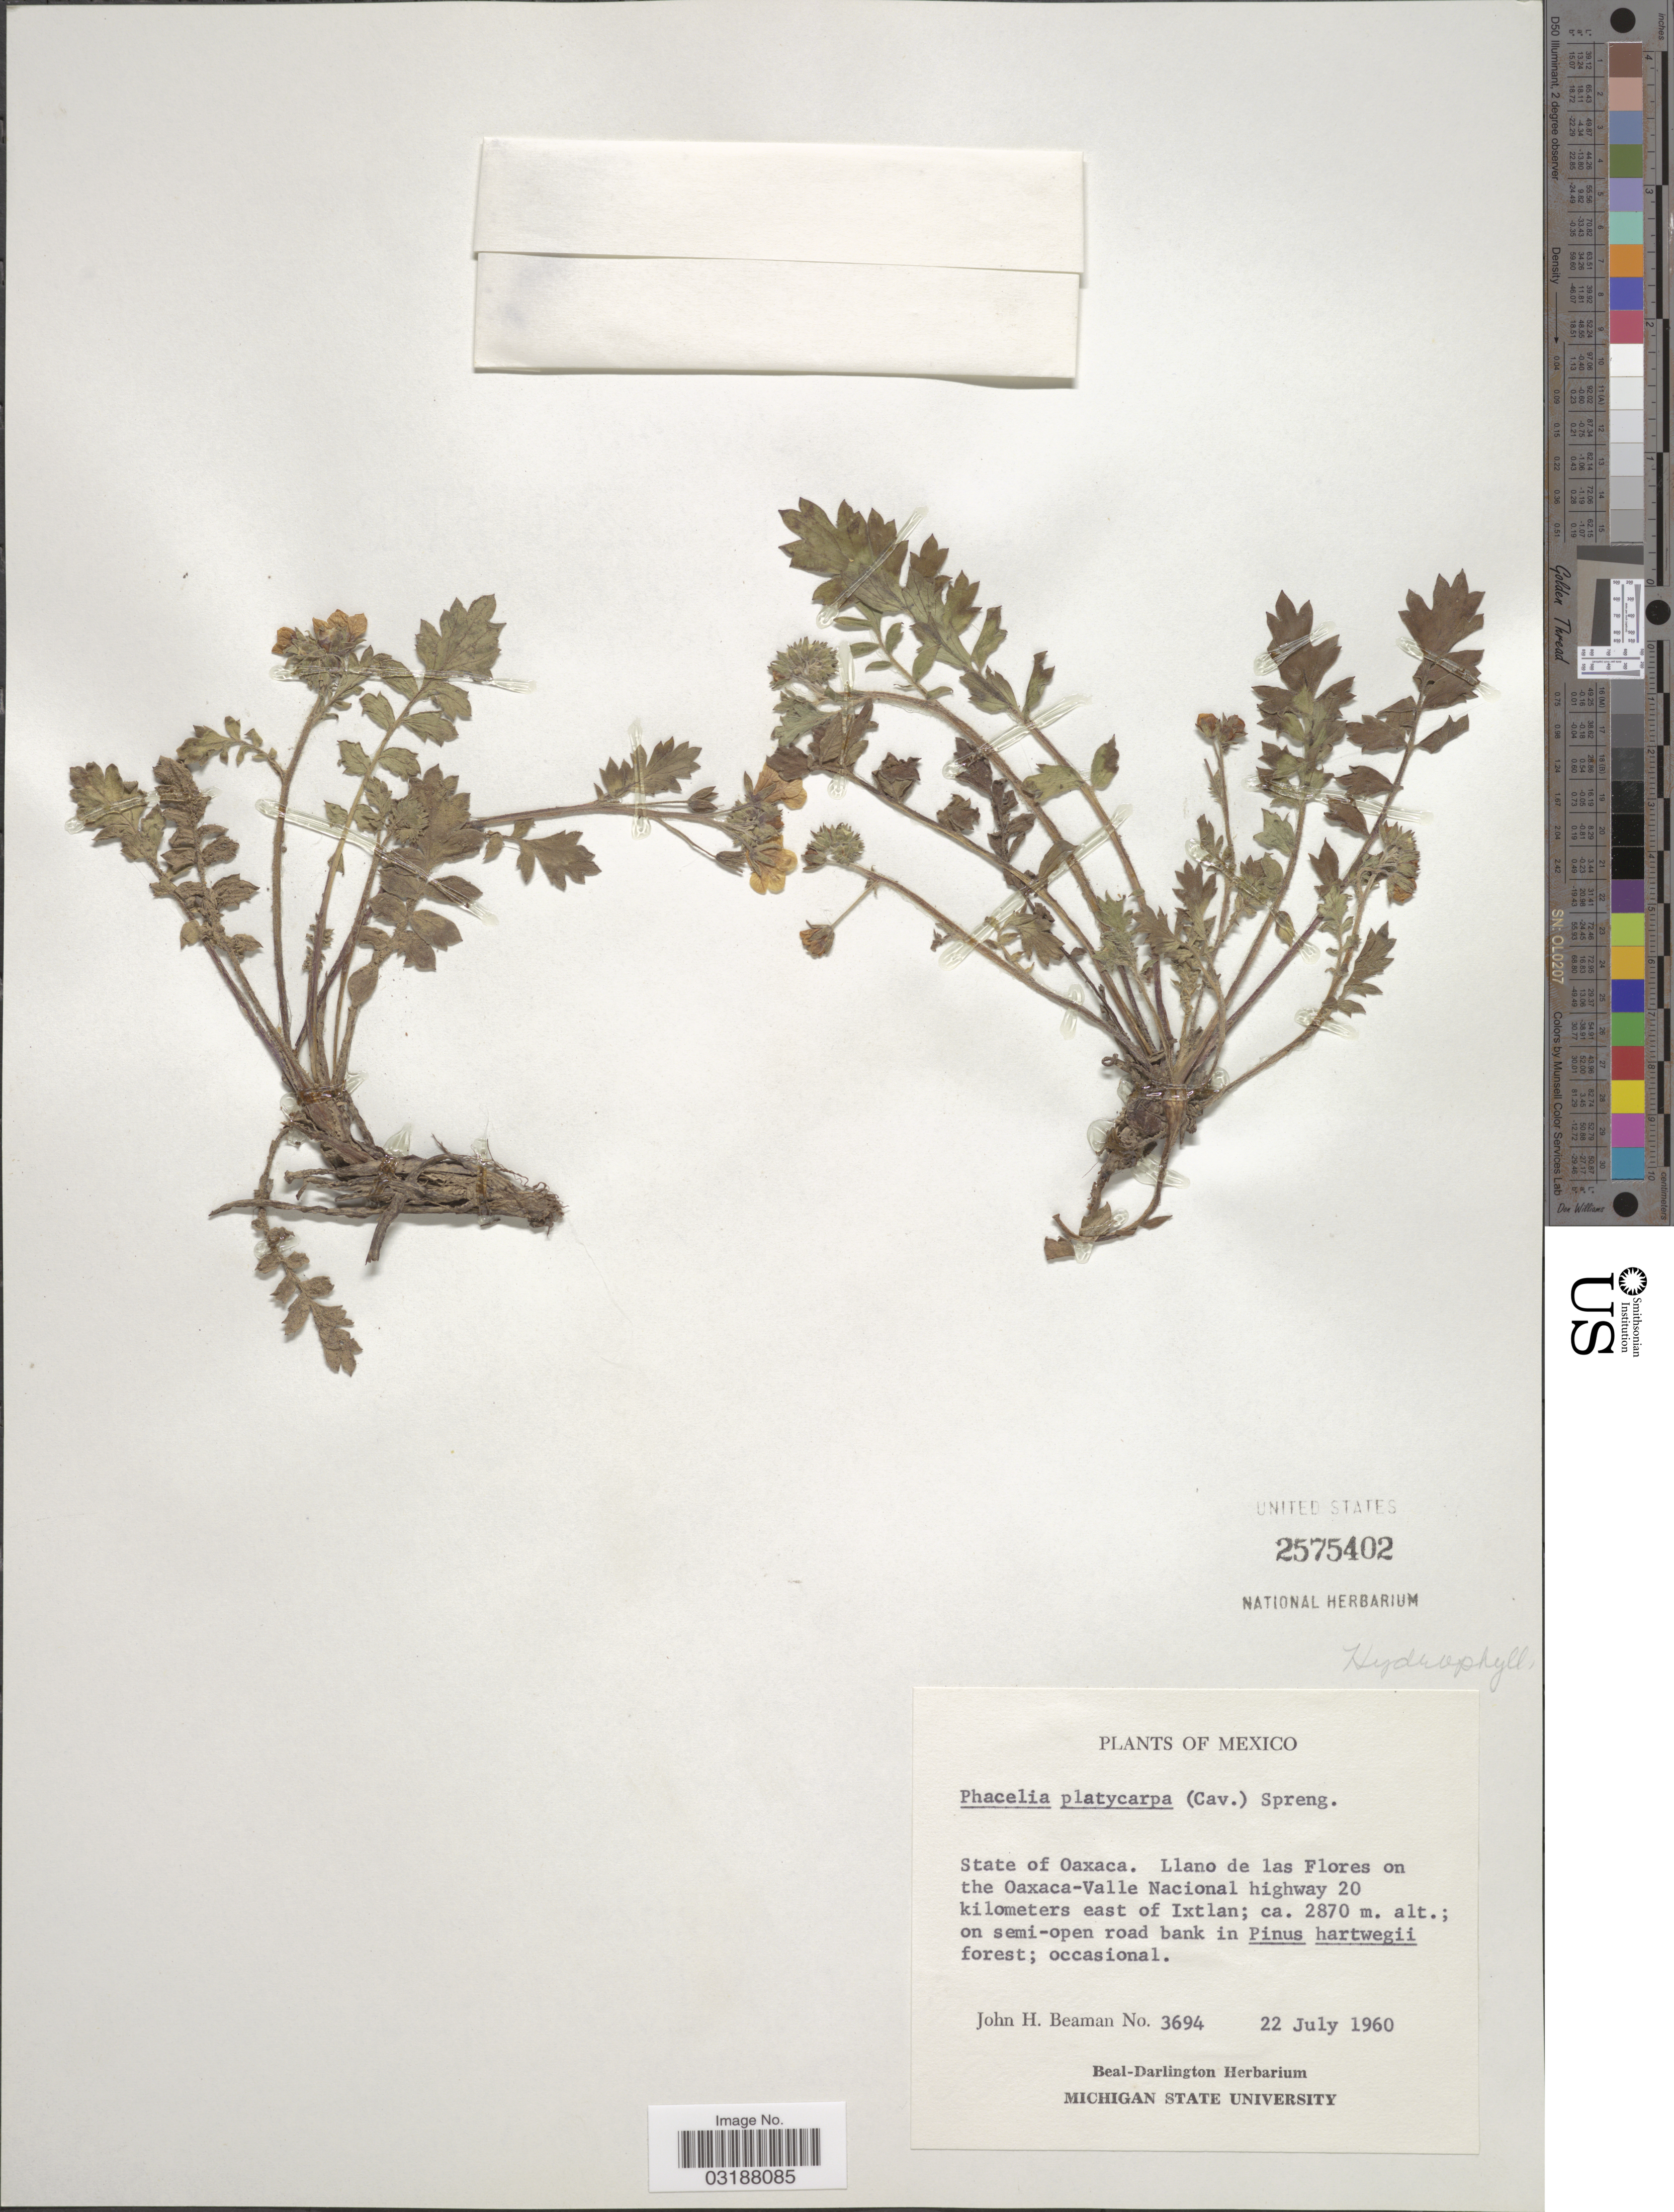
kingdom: Plantae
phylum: Tracheophyta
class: Magnoliopsida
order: Boraginales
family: Hydrophyllaceae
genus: Phacelia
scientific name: Phacelia platycarpa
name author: (Cav.) Spreng.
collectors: J. H. Beaman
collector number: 3694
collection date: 1960-07-22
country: Mexico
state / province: Oaxaca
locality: Llano de las Flores on the Oaxaca-Valle Nacional highway 20 kilometers east of Ixtlan.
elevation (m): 2870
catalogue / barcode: US 2575402